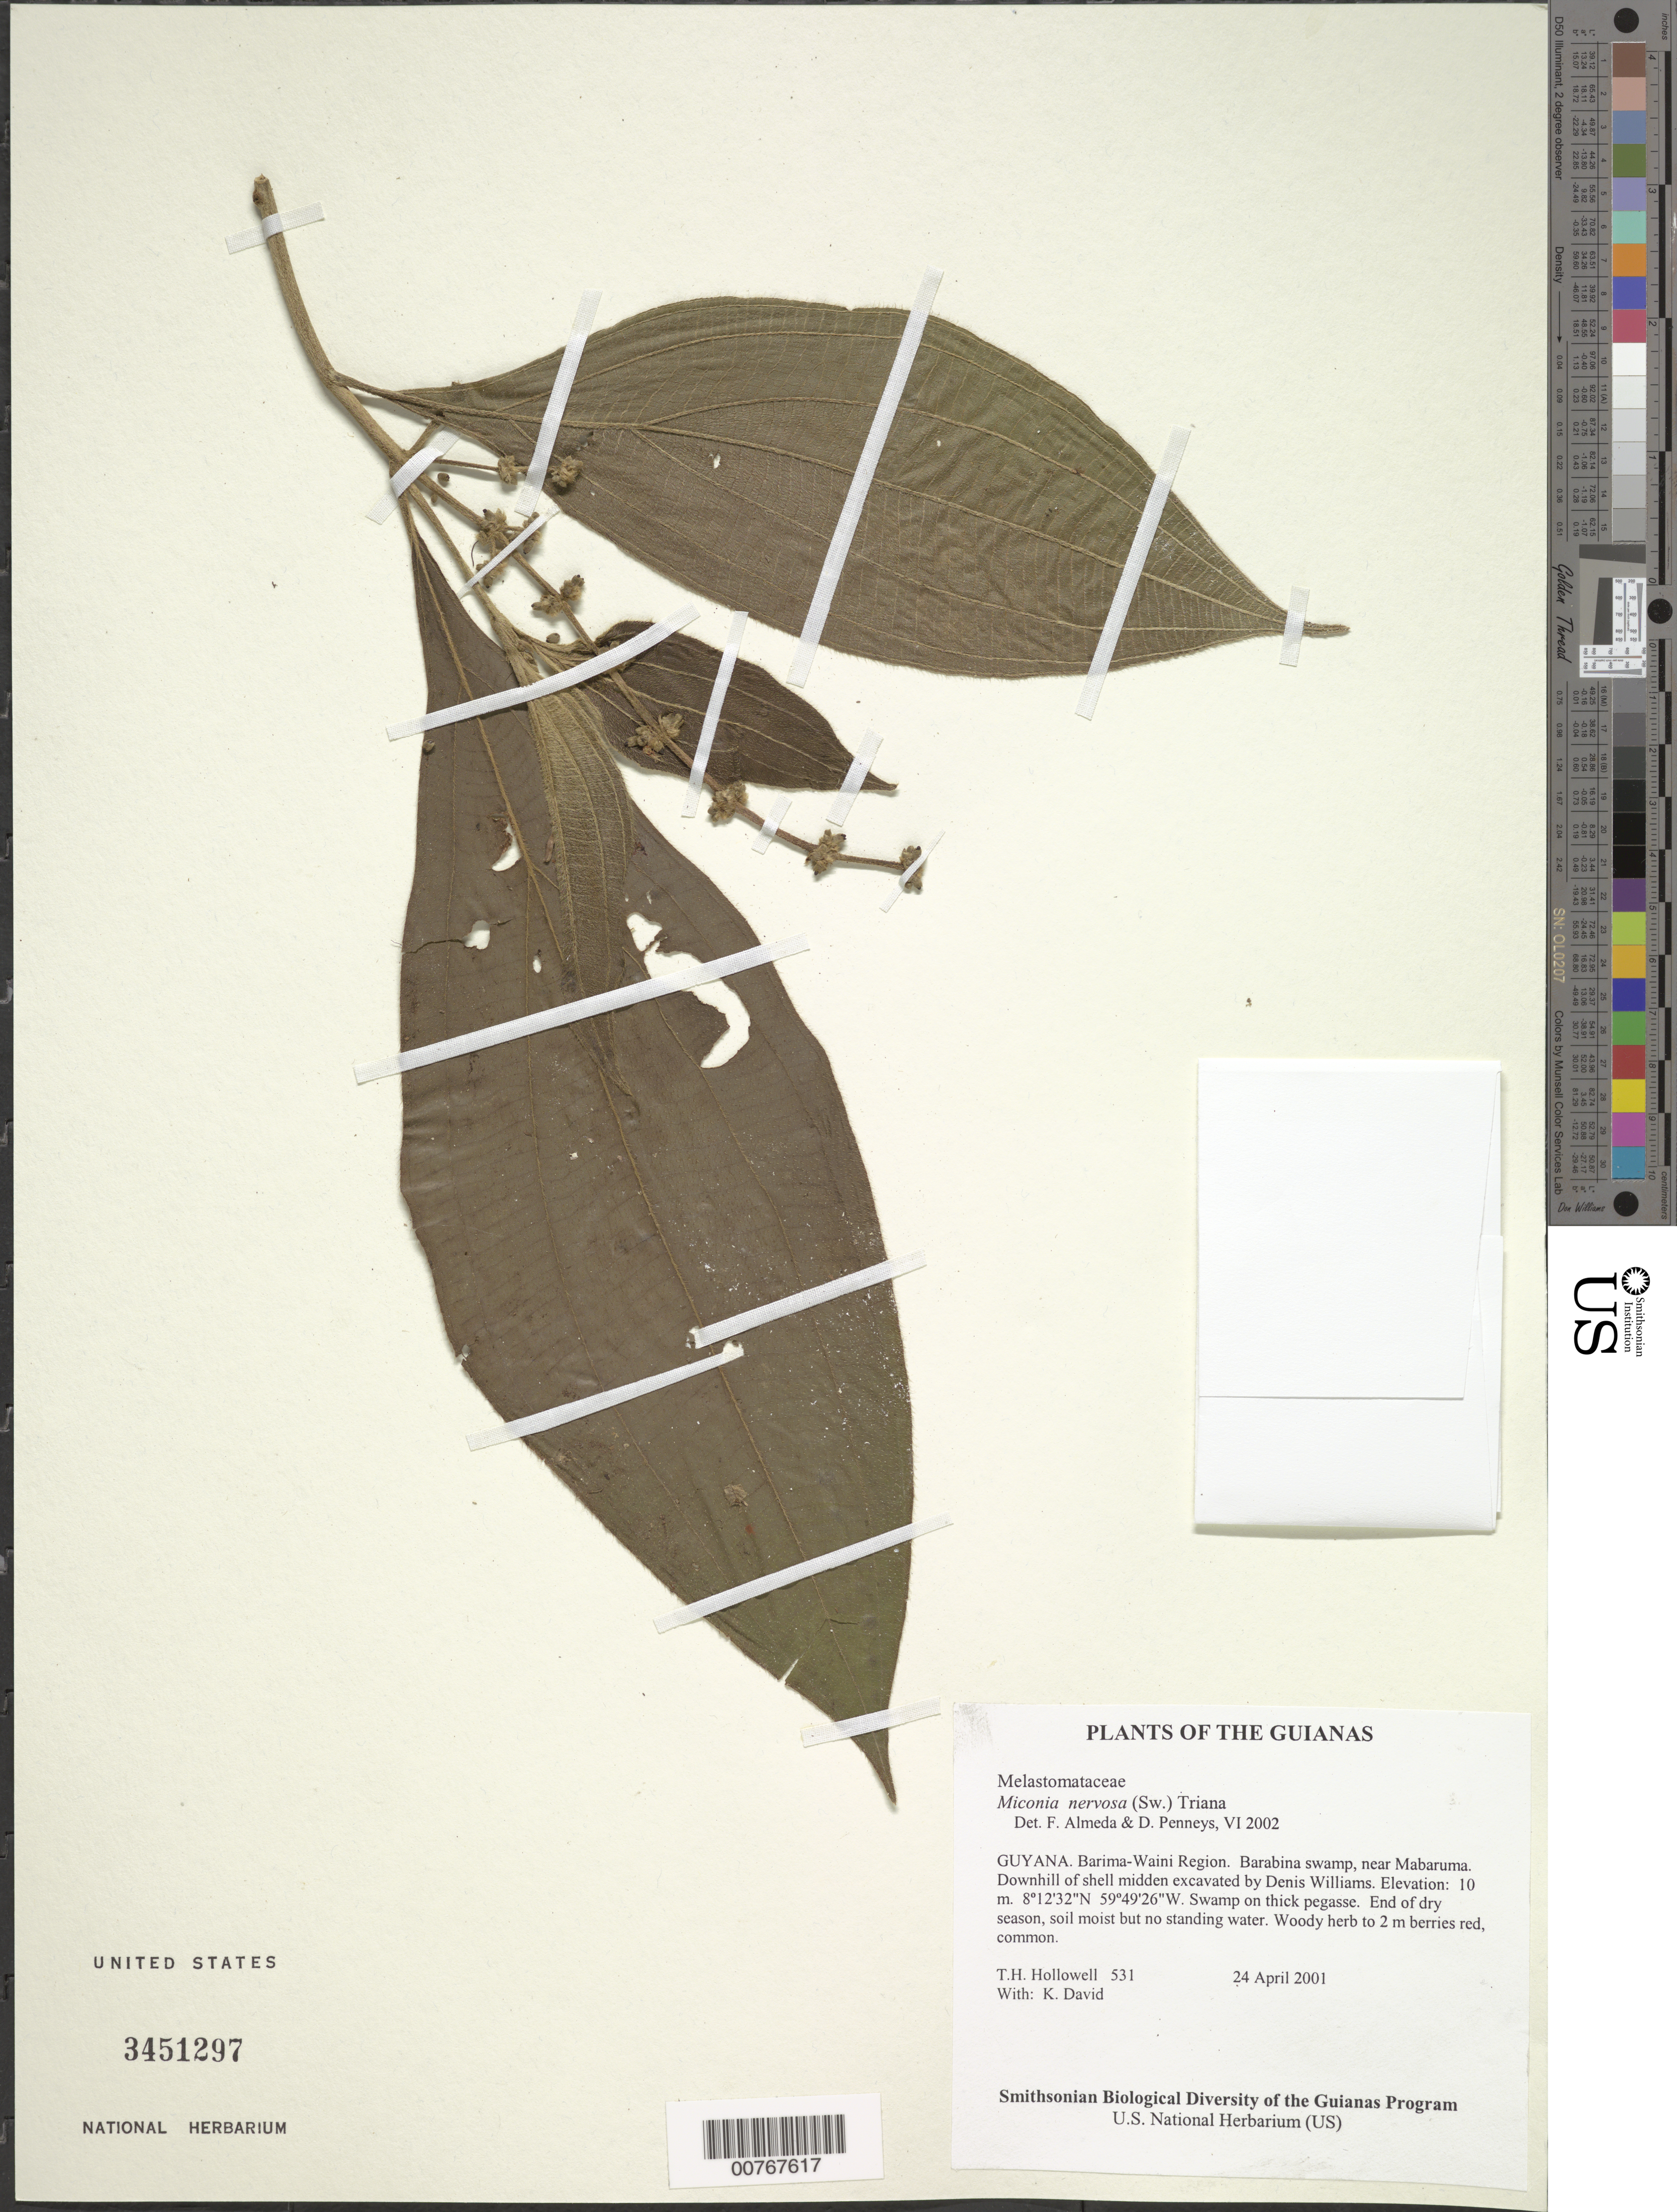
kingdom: Plantae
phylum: Tracheophyta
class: Magnoliopsida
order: Myrtales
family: Melastomataceae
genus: Miconia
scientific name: Miconia nervosa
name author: (Sm.) Triana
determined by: Almeda, F.; Penneys, D. S.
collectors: T. Hollowell & K. David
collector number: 531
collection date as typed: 24 April 2001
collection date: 2001-04-24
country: Guyana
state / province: Barima-Waini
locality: Barabina swamp, near Mabaruma. Downhill of shell midden excavated by Denis Williams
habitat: Swamp on thick pegasse. End of dry season, soil moist but no standing water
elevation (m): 10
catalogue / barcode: US 3451297